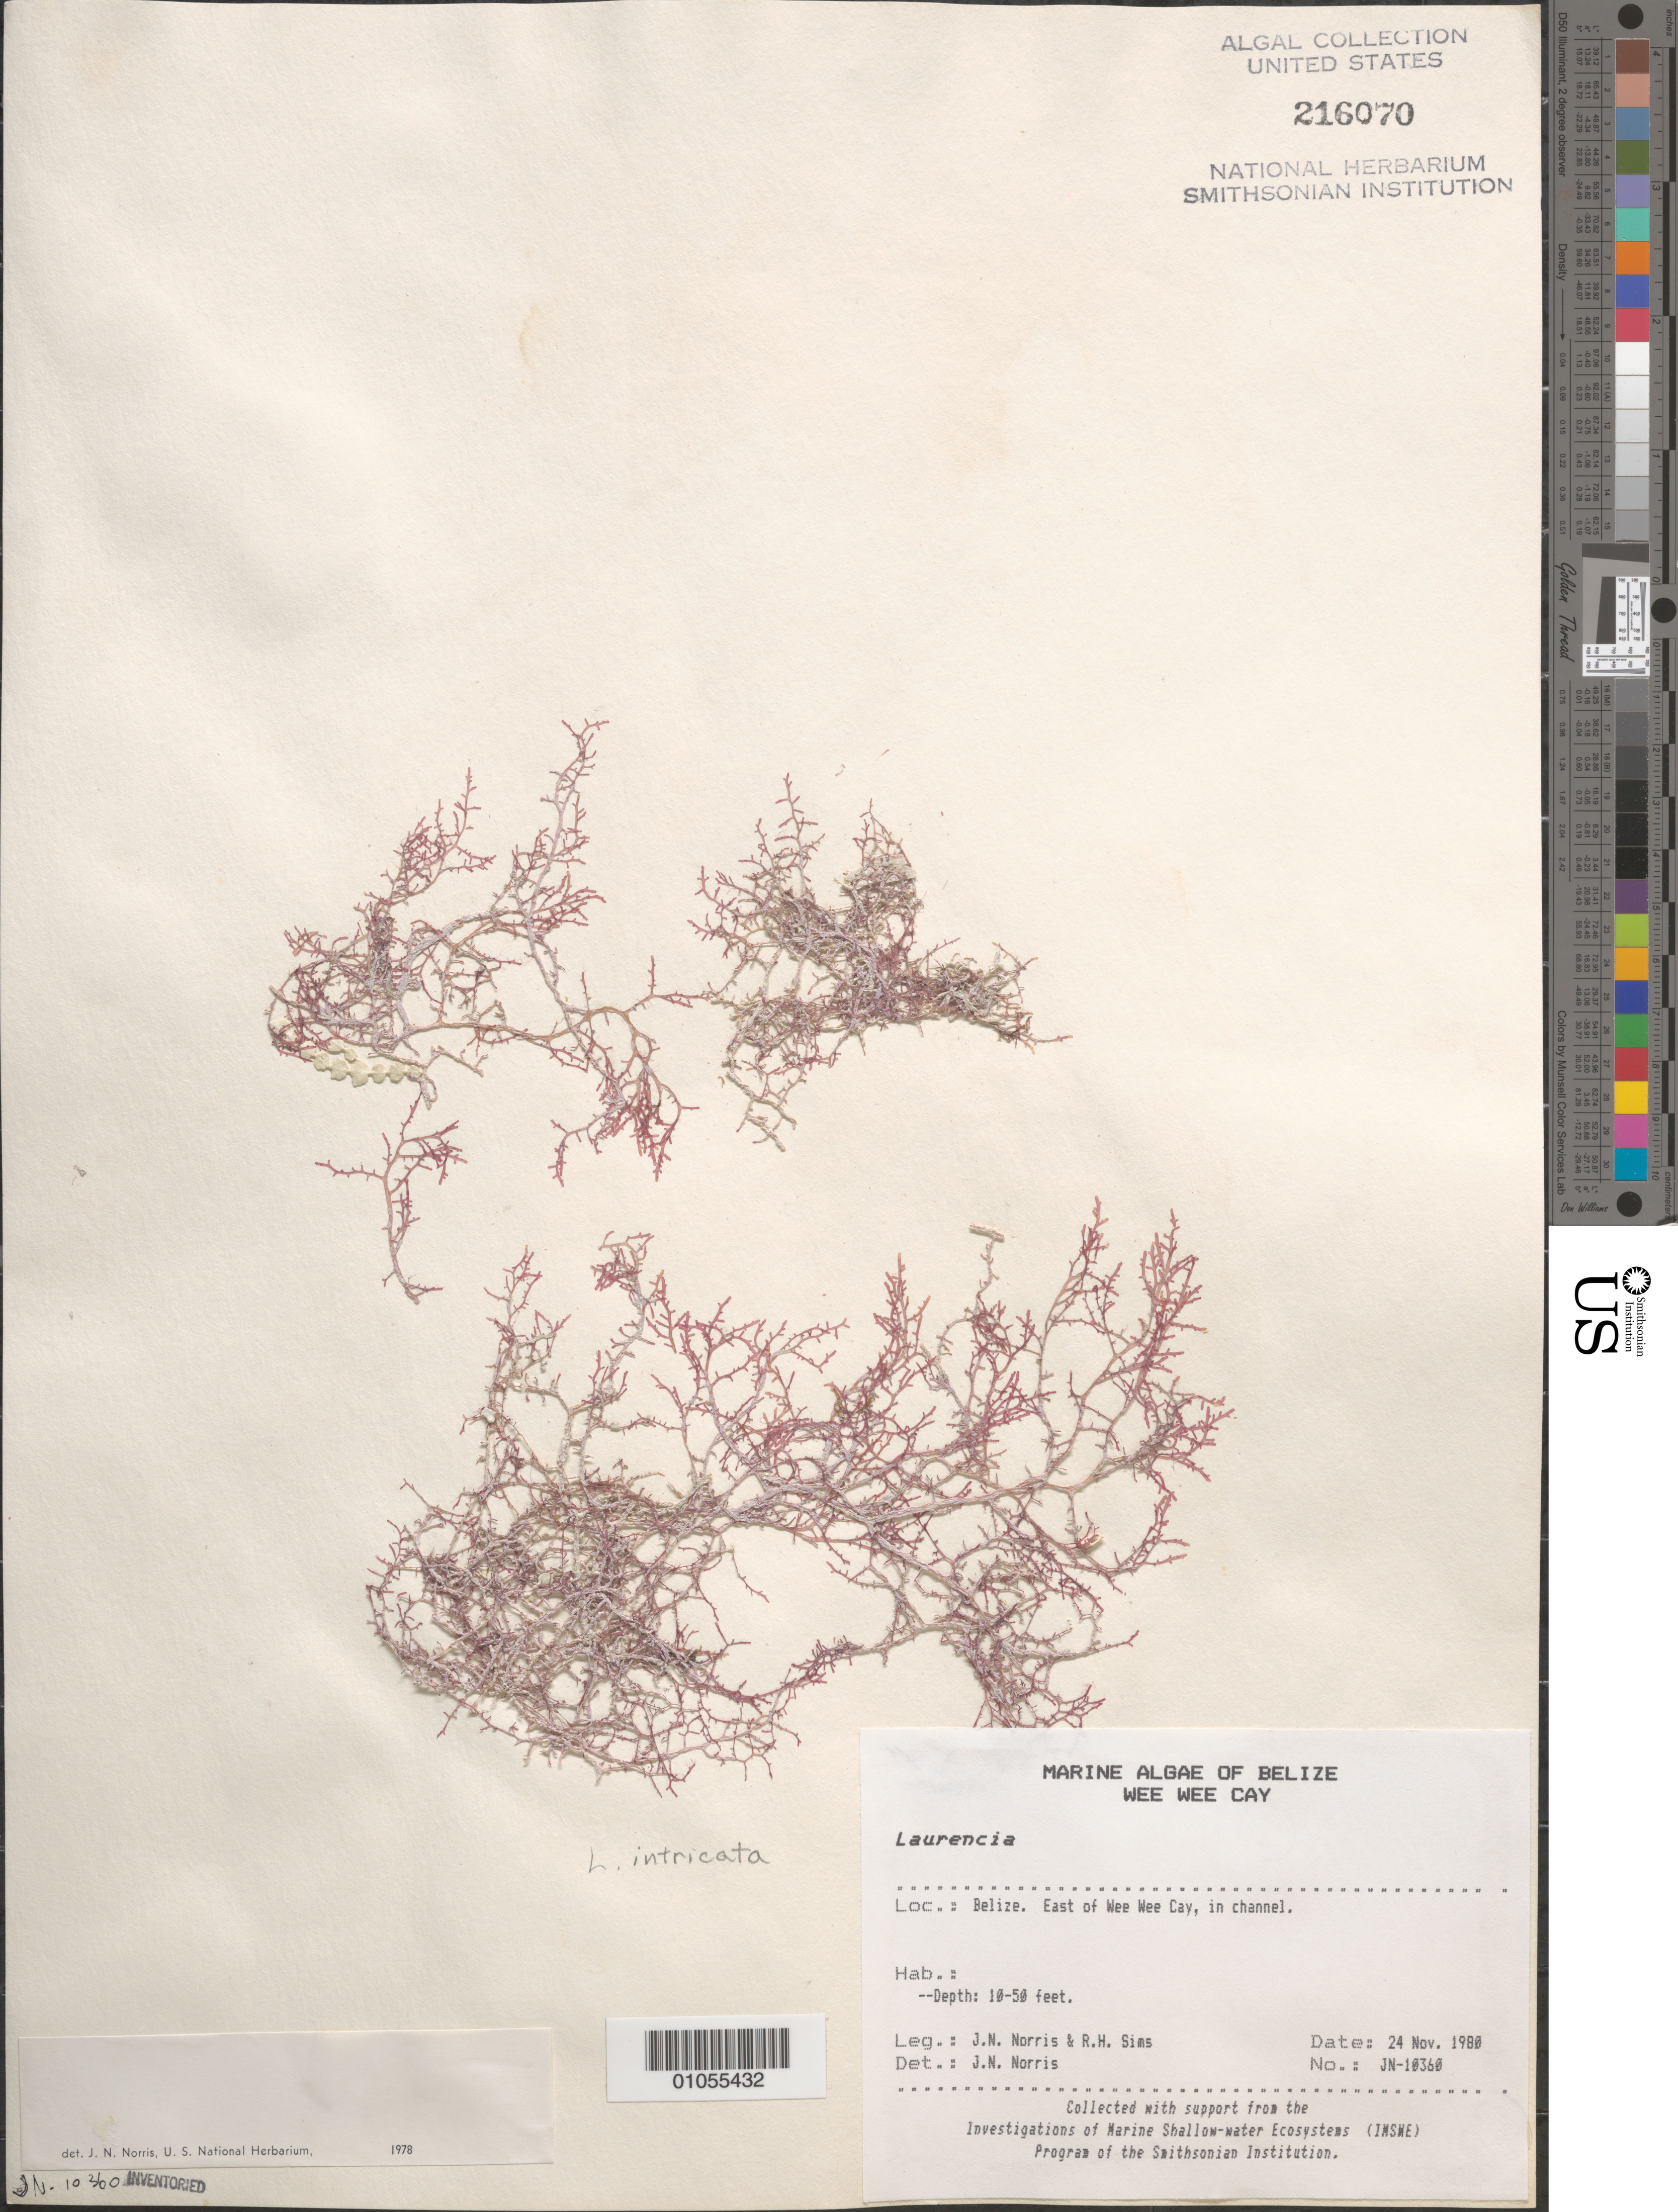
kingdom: Plantae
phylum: Rhodophyta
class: Florideophyceae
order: Ceramiales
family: Rhodomelaceae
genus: Laurencia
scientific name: Laurencia intricata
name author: J.V.Lamouroux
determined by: Norris, James N.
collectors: J. N. Norris & R. H. Sims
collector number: JN-10360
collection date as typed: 24 Nov 1980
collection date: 1980-11-24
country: Belize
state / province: Stann Creek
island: Wee Wee Cay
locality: East of Wee Wee Cay, in channel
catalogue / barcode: US 216070